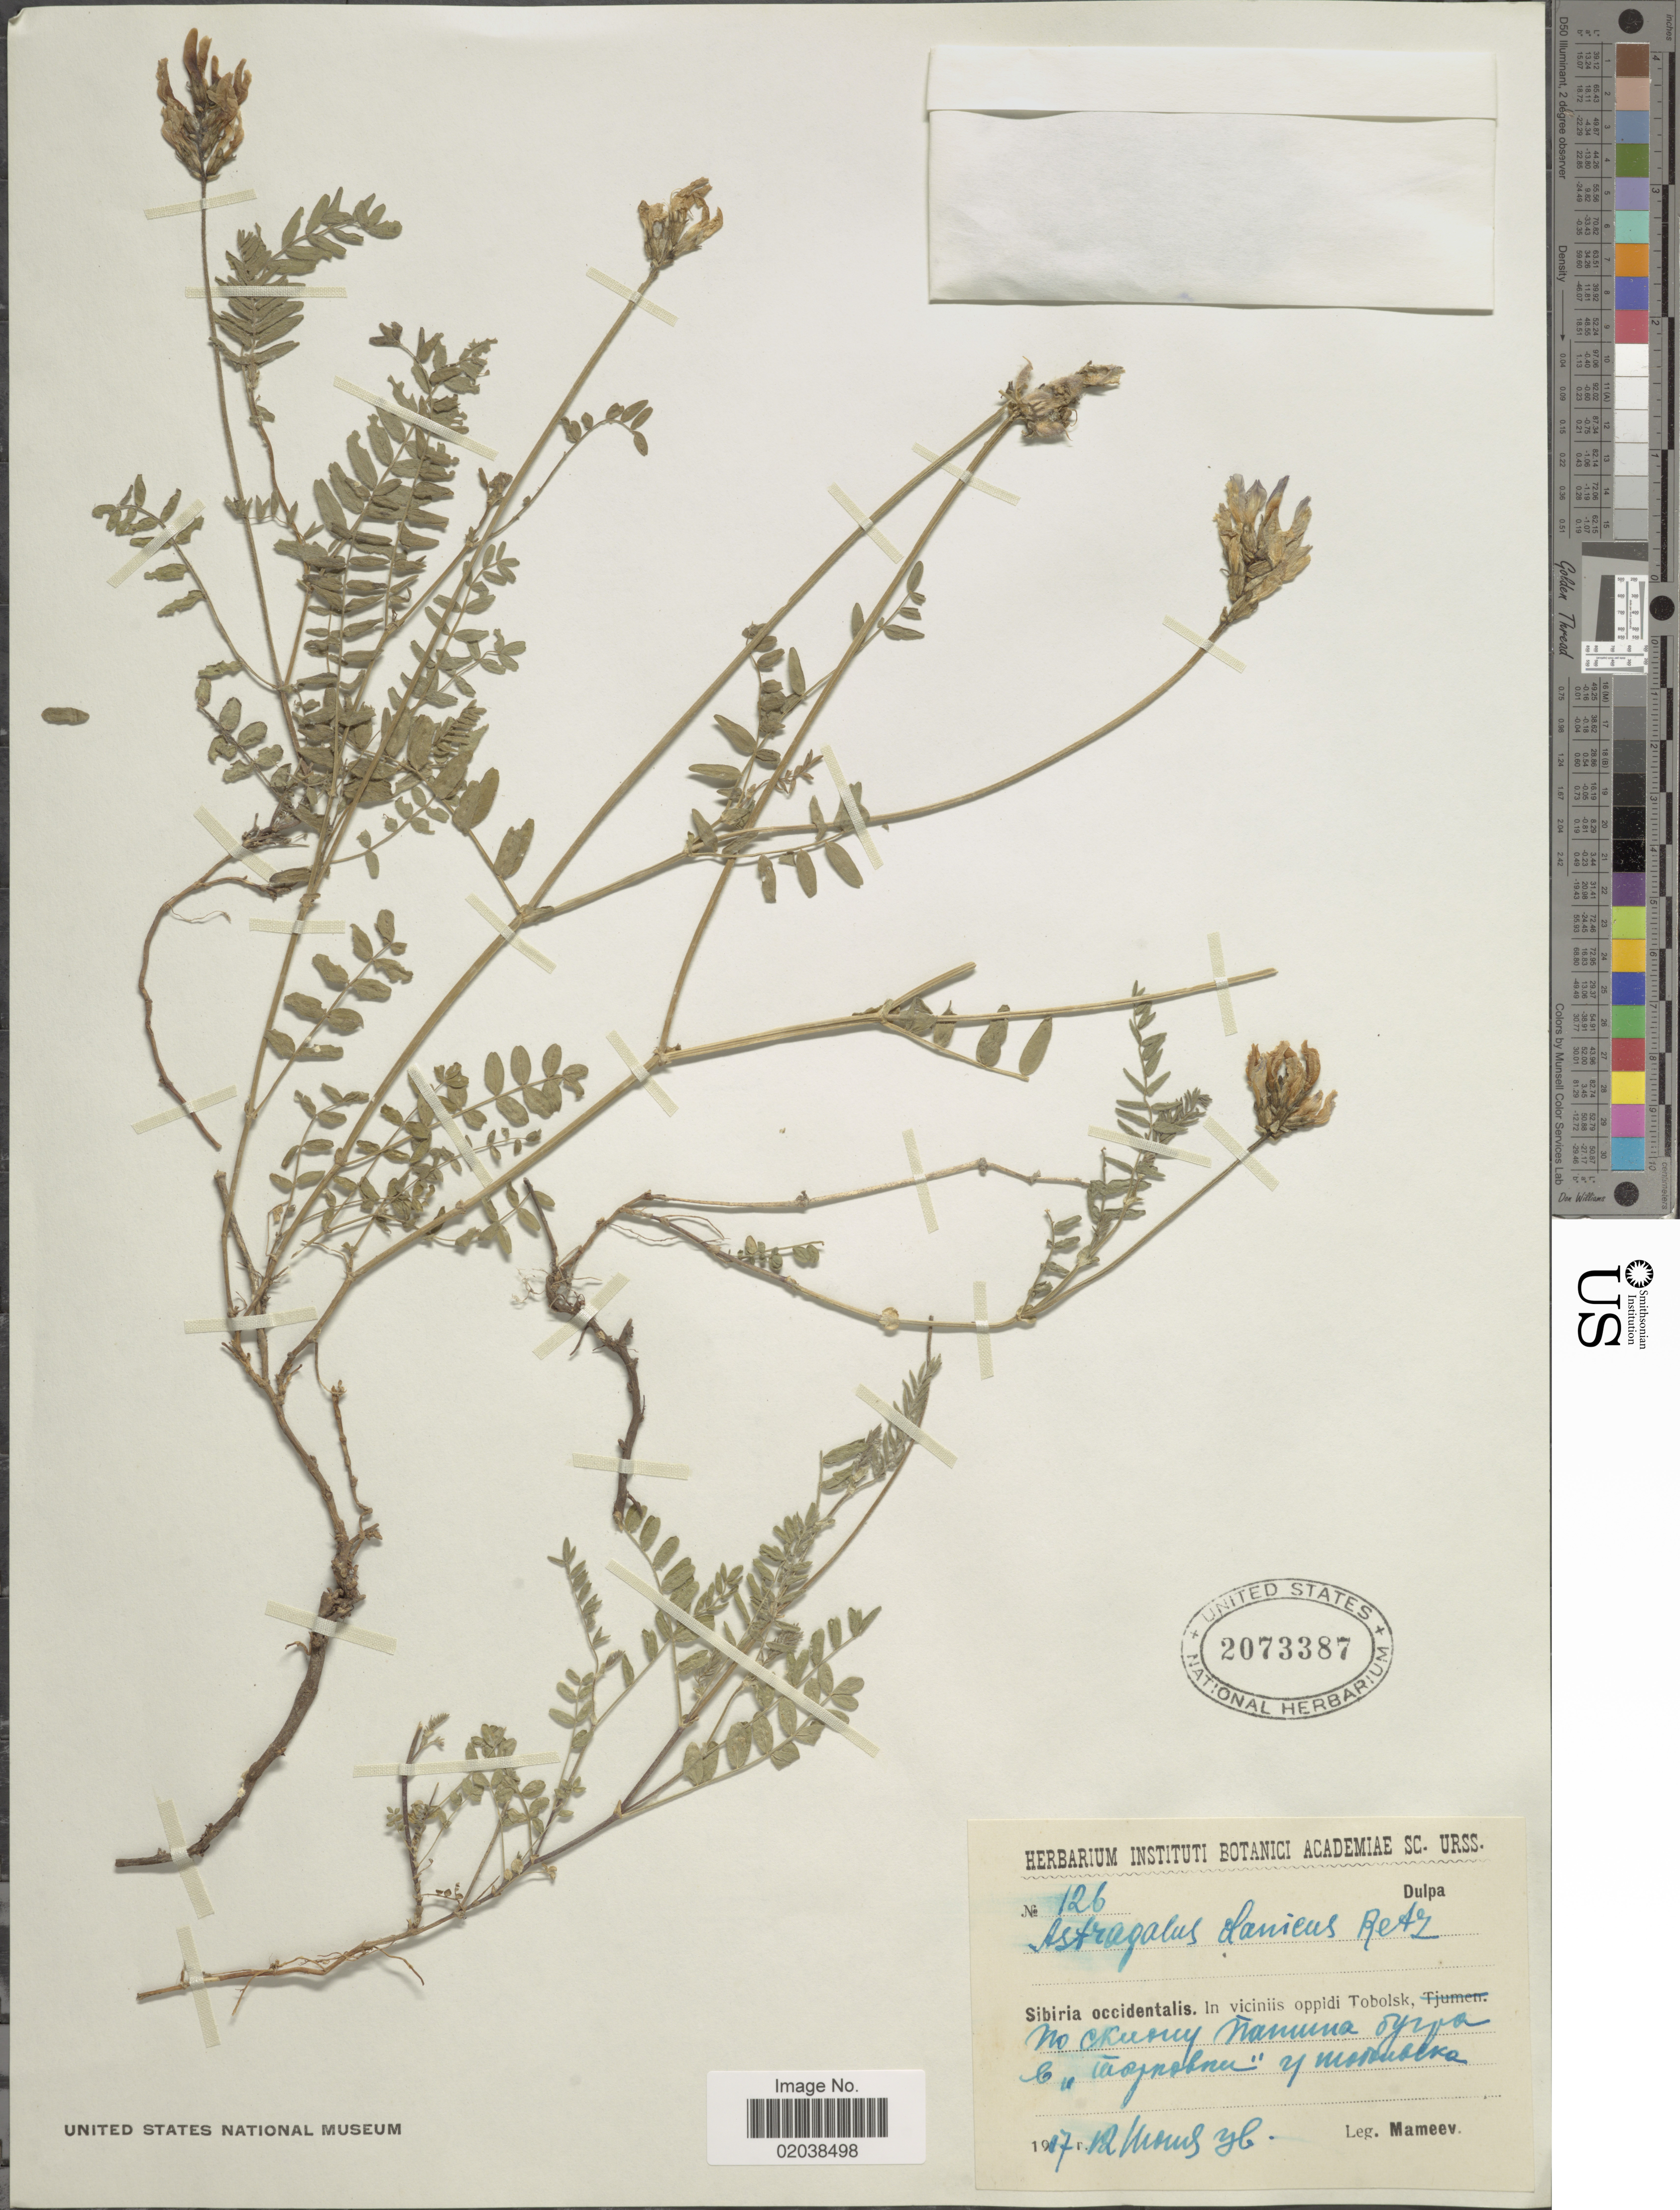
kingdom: Plantae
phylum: Tracheophyta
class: Magnoliopsida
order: Fabales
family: Fabaceae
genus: Astragalus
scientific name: Astragalus lanicus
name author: Reitz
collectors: Mameev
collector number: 126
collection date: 1917-06-12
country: Russian Federation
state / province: Tyumen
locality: Sibiria occidentalis In viciniss oppidi Tobolsk, slope of Panin Bugor.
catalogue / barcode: US 2073387